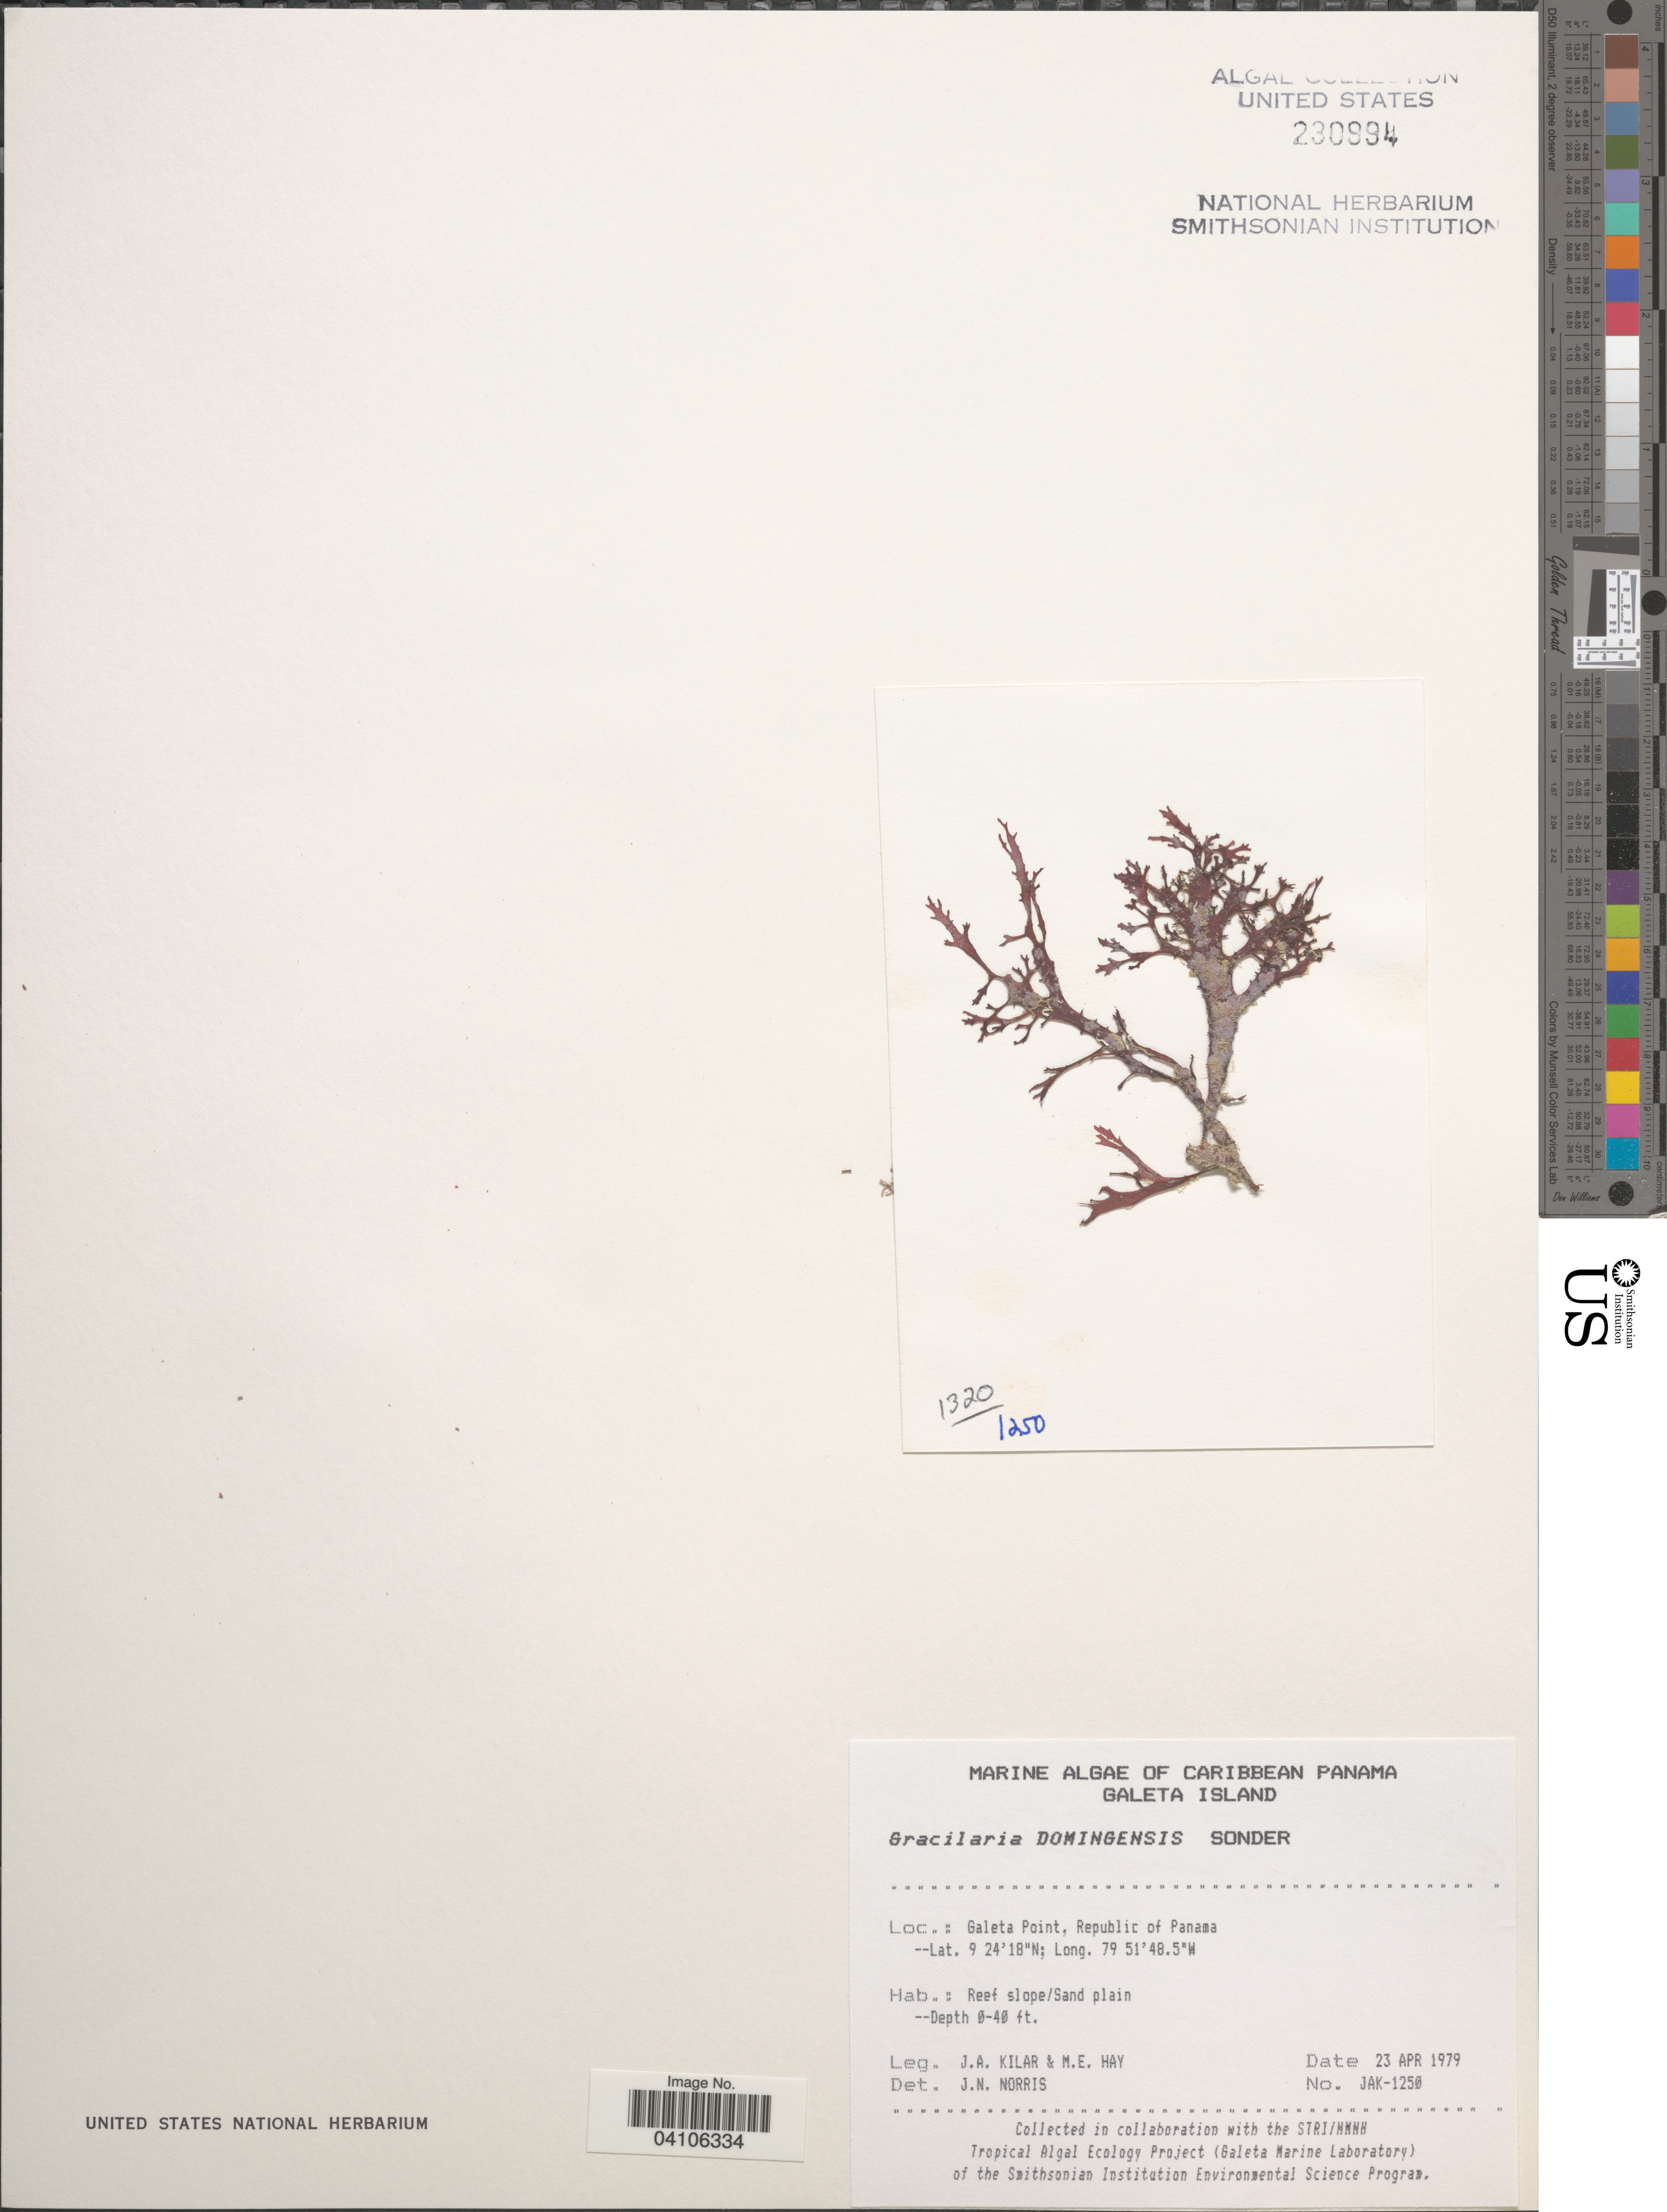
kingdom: Plantae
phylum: Rhodophyta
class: Florideophyceae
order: Gracilariales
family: Gracilariaceae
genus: Gracilaria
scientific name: Gracilaria domingensis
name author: (Kütz.) O.G. Sond. in Dickie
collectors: J. A. Kilar & M. E. Hay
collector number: JAK-1250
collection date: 1979-04-23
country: Panama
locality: Caribbean Panama. Galeta Point, Republic of Panama.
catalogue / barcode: US 230994